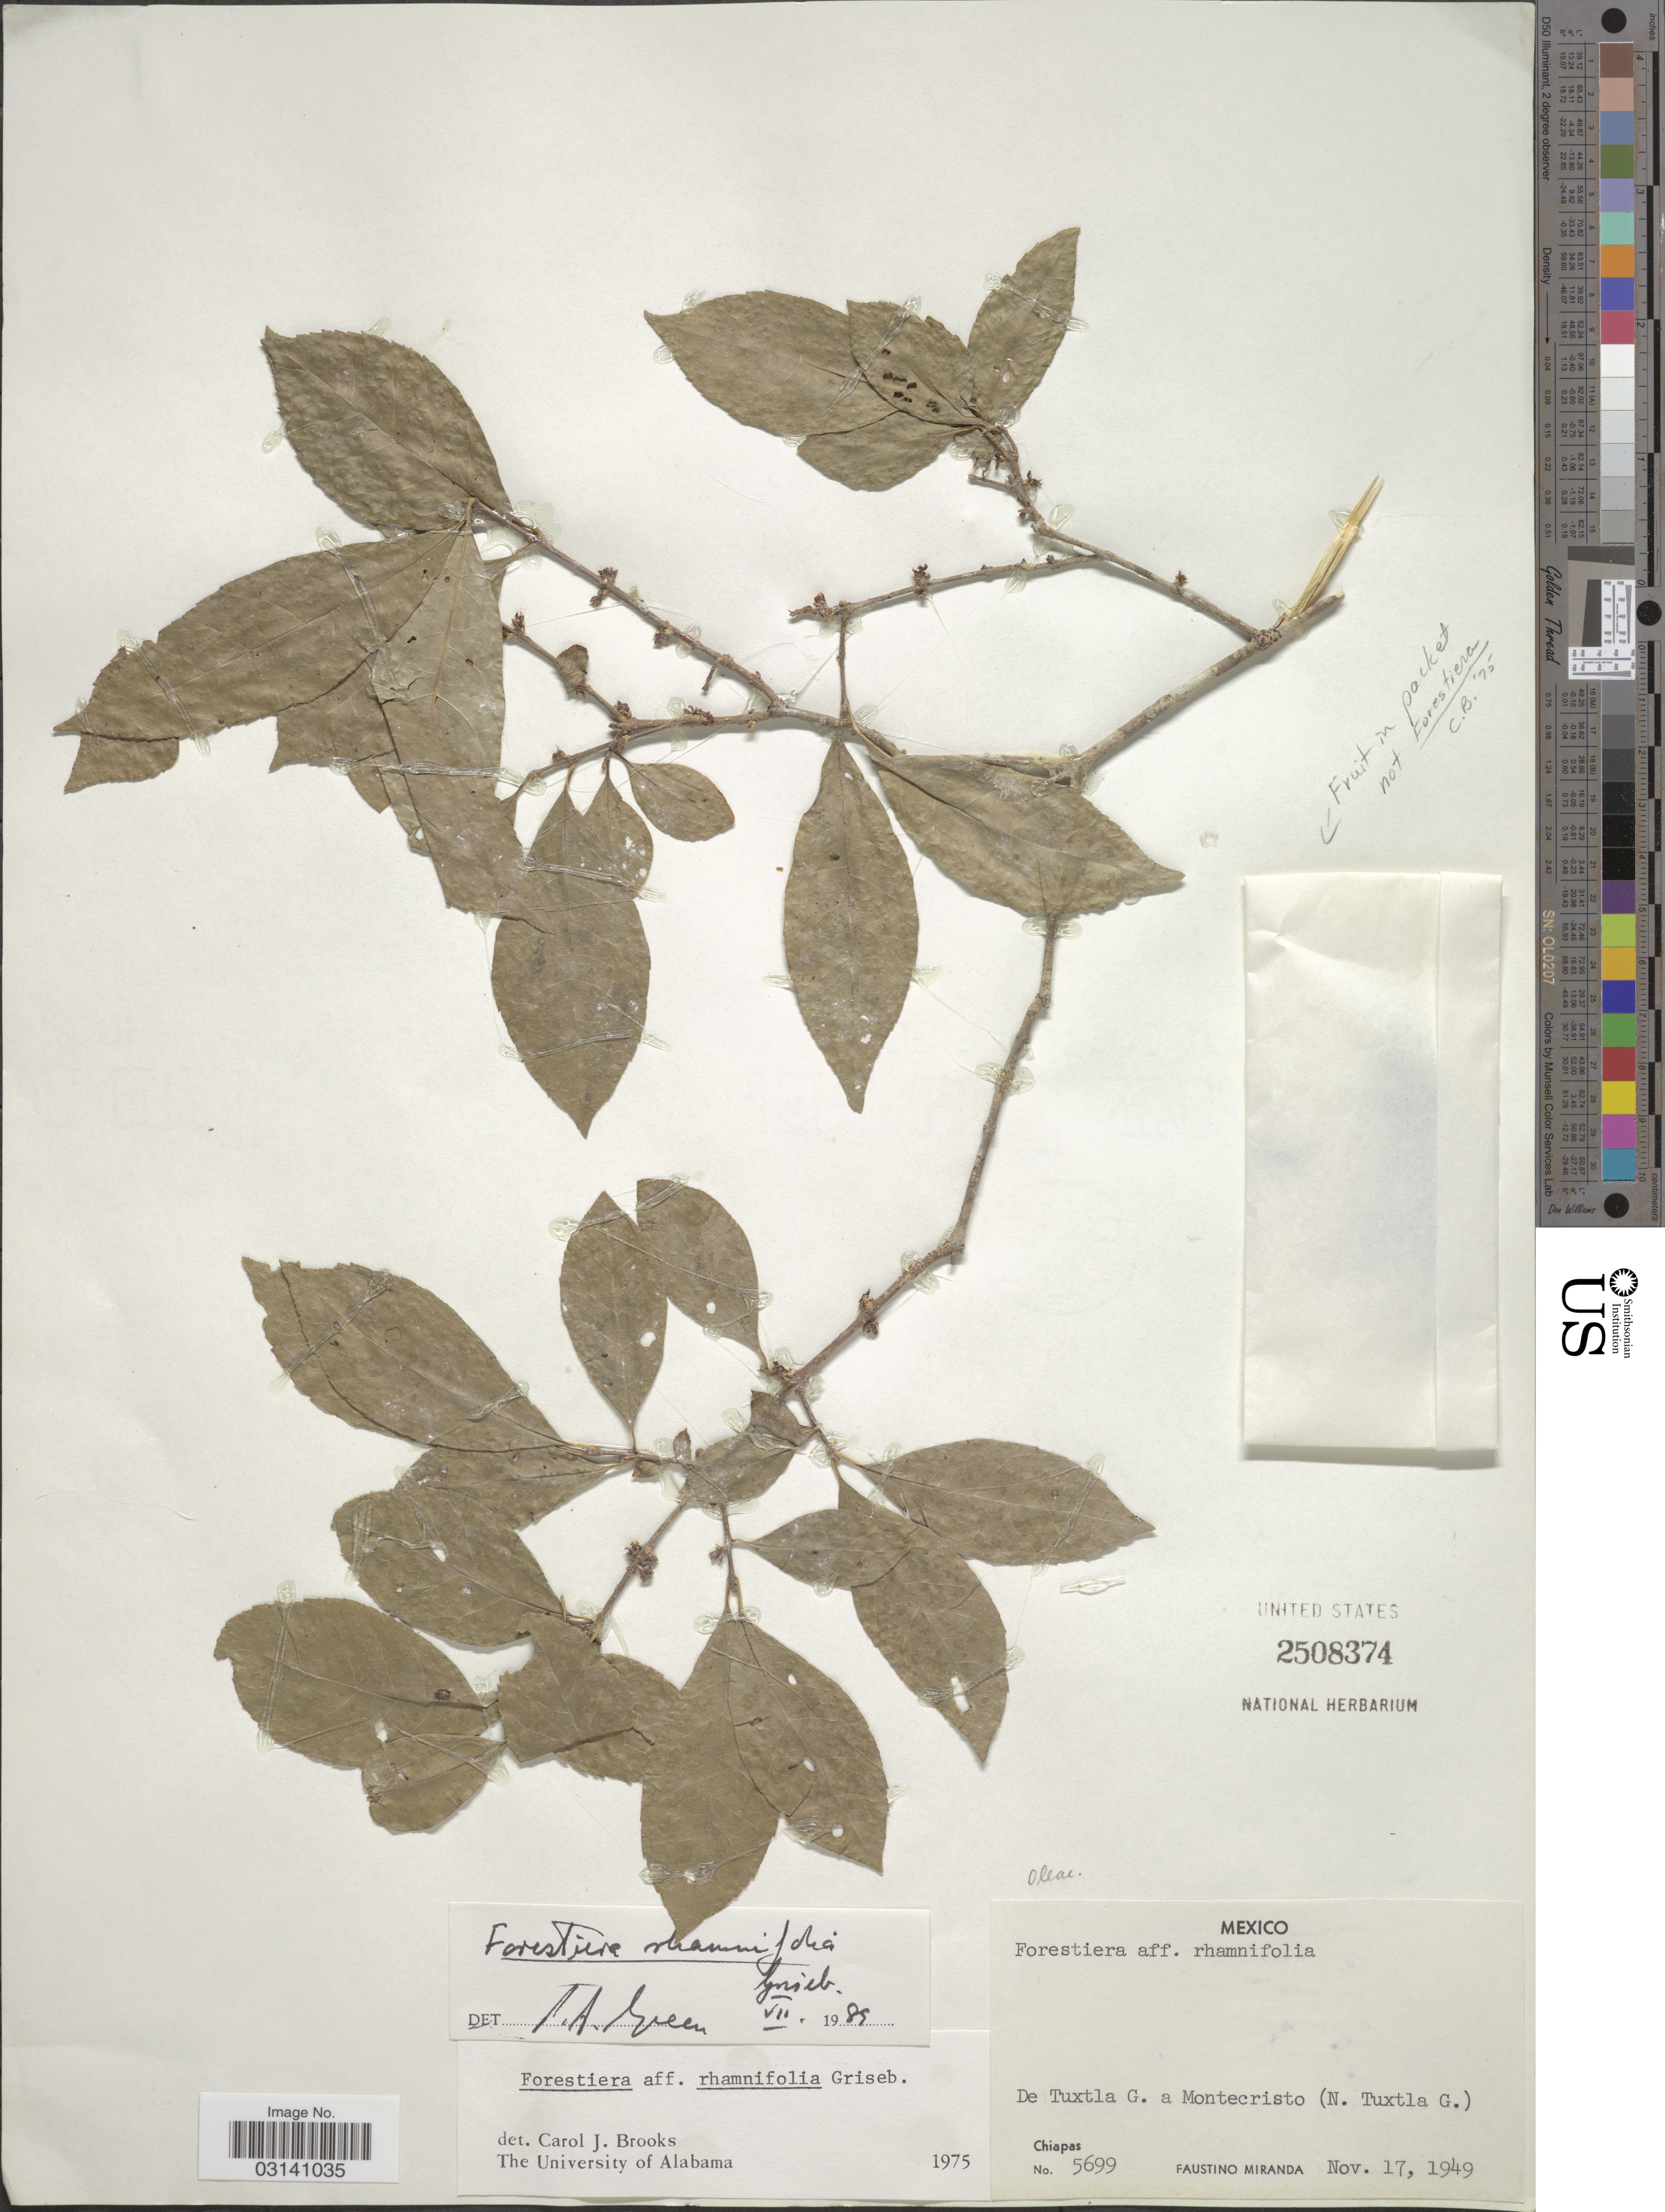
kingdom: Plantae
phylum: Tracheophyta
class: Magnoliopsida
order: Lamiales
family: Oleaceae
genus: Forestiera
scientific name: Forestiera rhamnifolia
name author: Griseb.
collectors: F. Miranda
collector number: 5699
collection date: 1949-11-17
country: Mexico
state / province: Chiapas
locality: De Tuxtla G. a Montecristo (N. Tuxtla G.).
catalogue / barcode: US 2508374